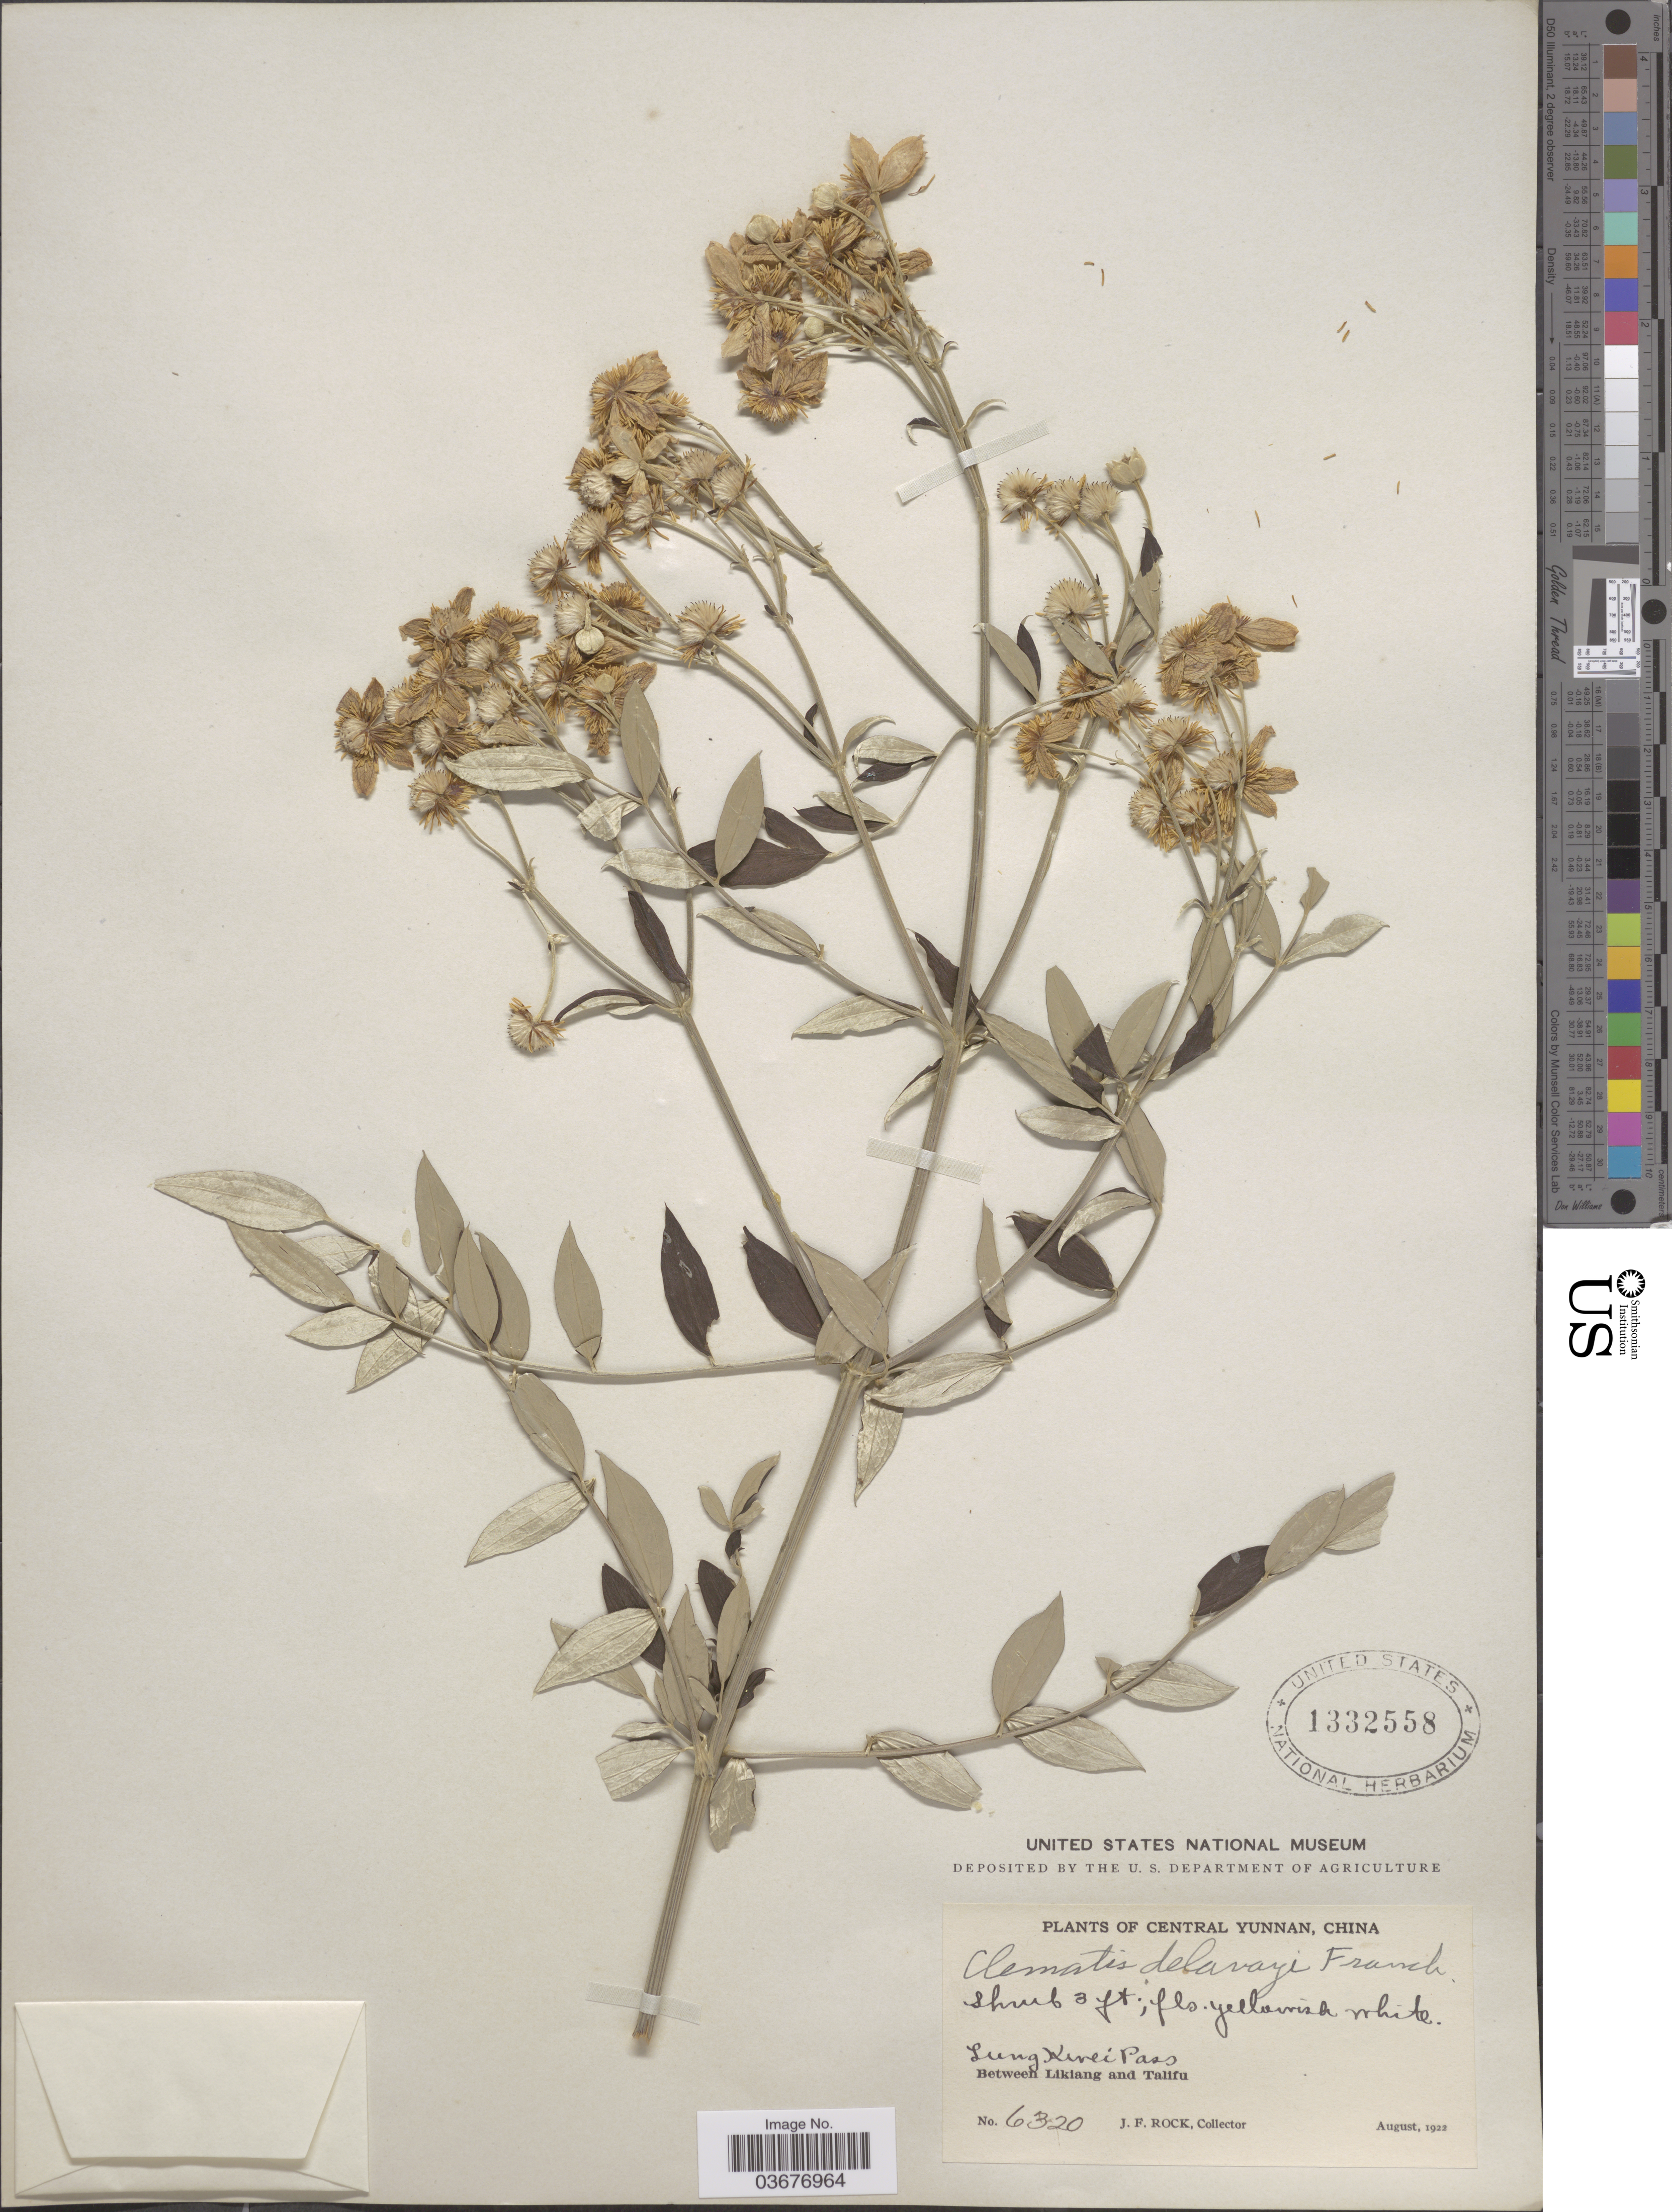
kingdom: Plantae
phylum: Tracheophyta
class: Magnoliopsida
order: Ranunculales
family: Ranunculaceae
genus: Clematis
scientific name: Clematis delavayi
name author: Franch.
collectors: J. Rock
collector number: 6320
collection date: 1922-08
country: China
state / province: Yunnan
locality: Central Yunnan. Lung Kwei Pass. Between Likiang and Talifu.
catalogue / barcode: US 1332558